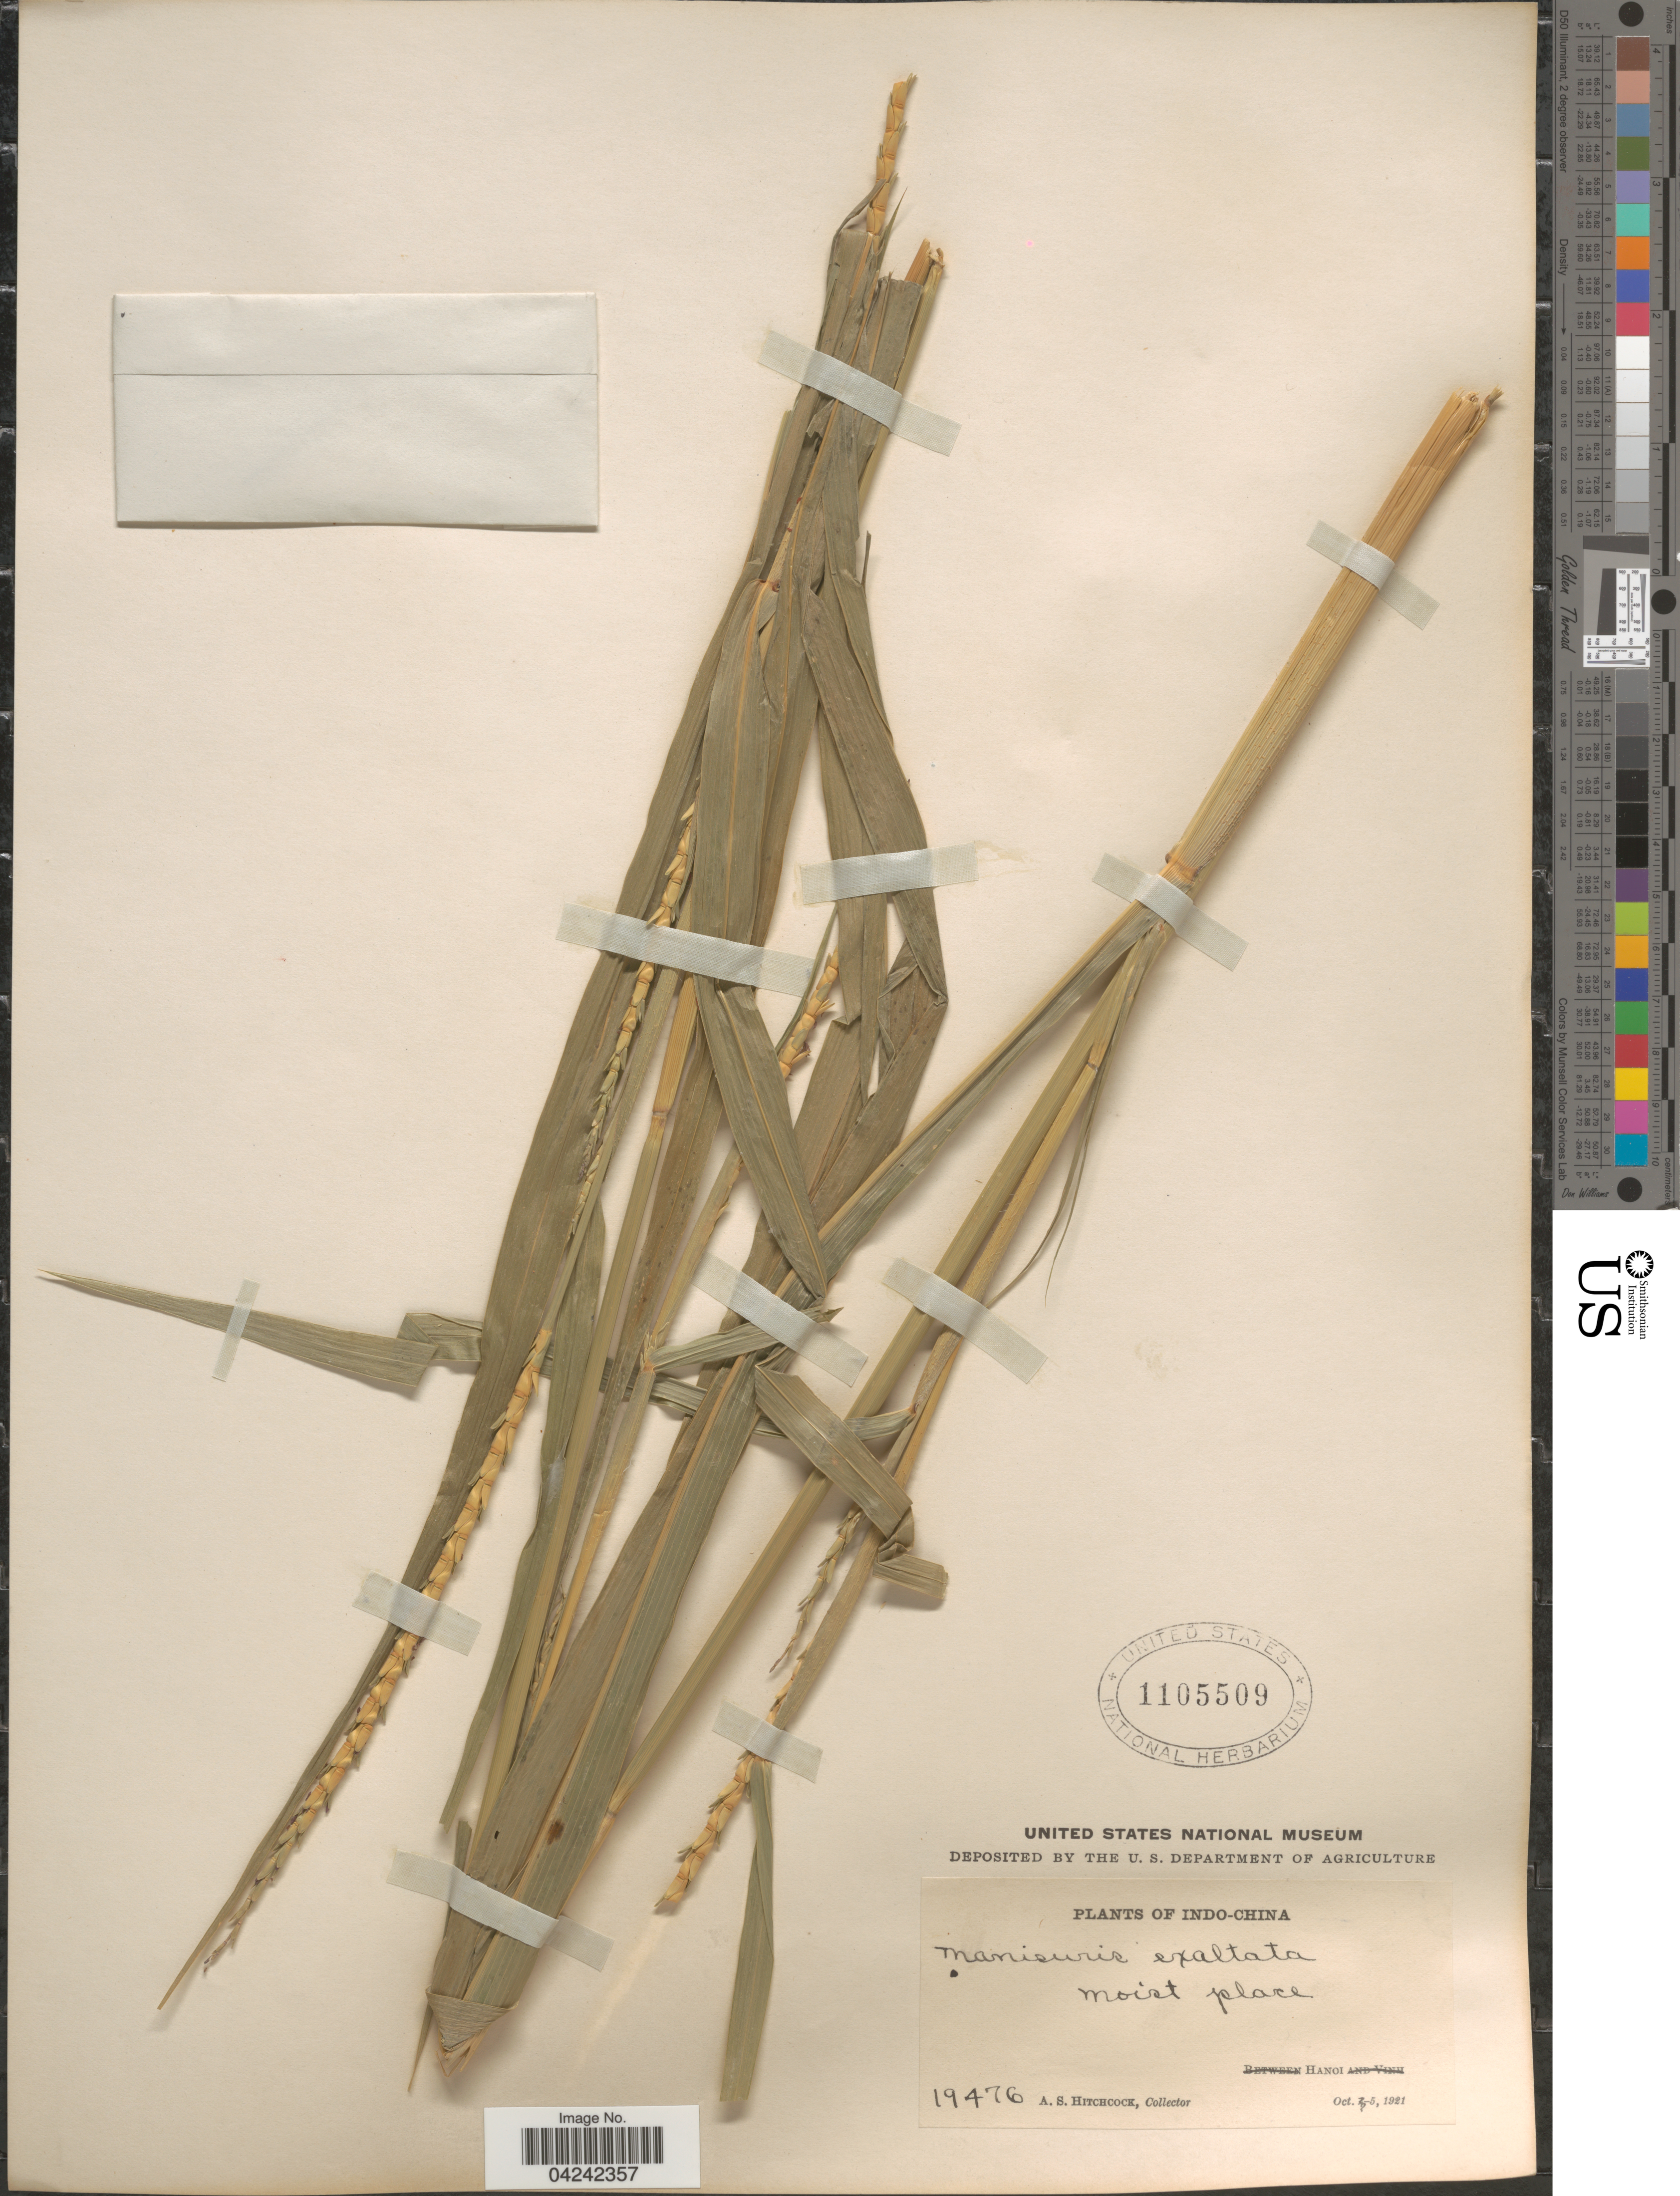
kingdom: Plantae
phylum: Tracheophyta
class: Liliopsida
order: Poales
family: Poaceae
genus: Rottboellia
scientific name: Rottboellia cochinchinensis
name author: (Lour.) Clayton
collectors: A. S. Hitchcock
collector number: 19476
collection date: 1921-10-05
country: Vietnam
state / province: Ha Noi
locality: Indo-China. Hanoi.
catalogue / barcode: US 1105509